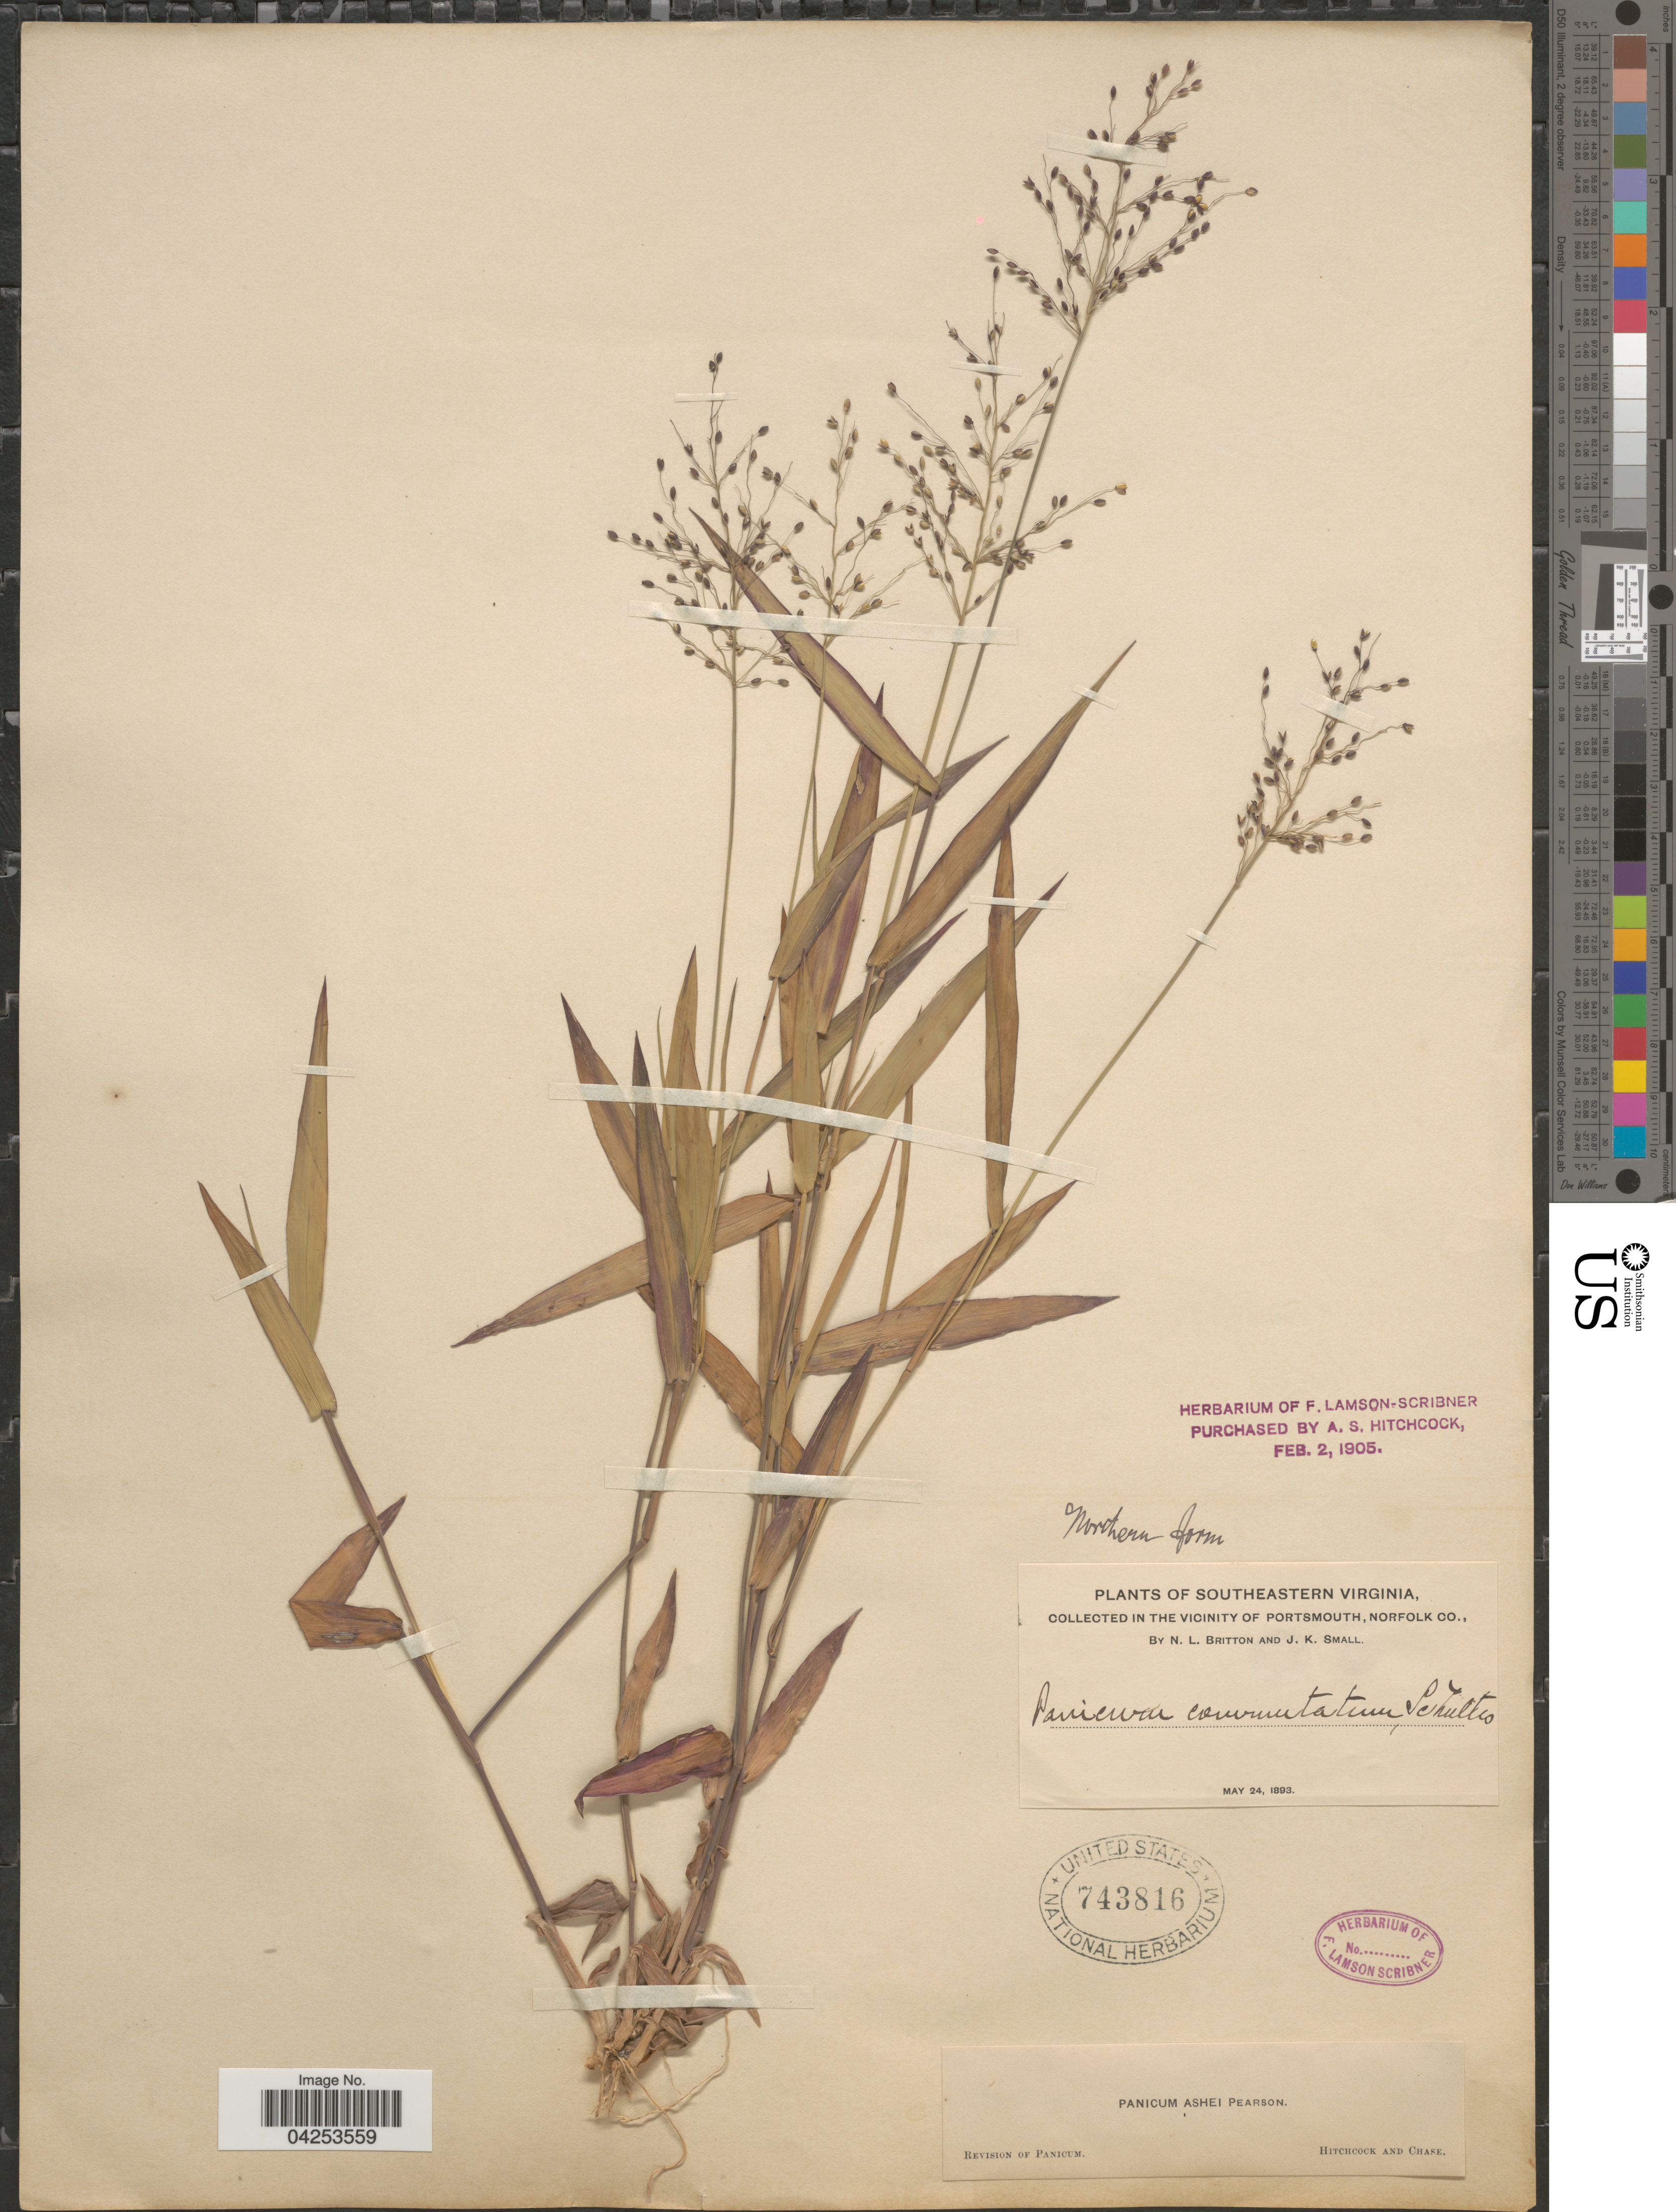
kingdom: Plantae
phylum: Tracheophyta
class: Liliopsida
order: Poales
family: Poaceae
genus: Dichanthelium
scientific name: Dichanthelium commutatum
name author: (Schult.) Gould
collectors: Mrs. N. L. Britton & J. K. Small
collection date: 1893-05-24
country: United States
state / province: Virginia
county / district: City of Portsmouth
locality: Southeastern Virginia. In the vicinity of Portsmouth, Norfolk Co.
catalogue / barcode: US 743816